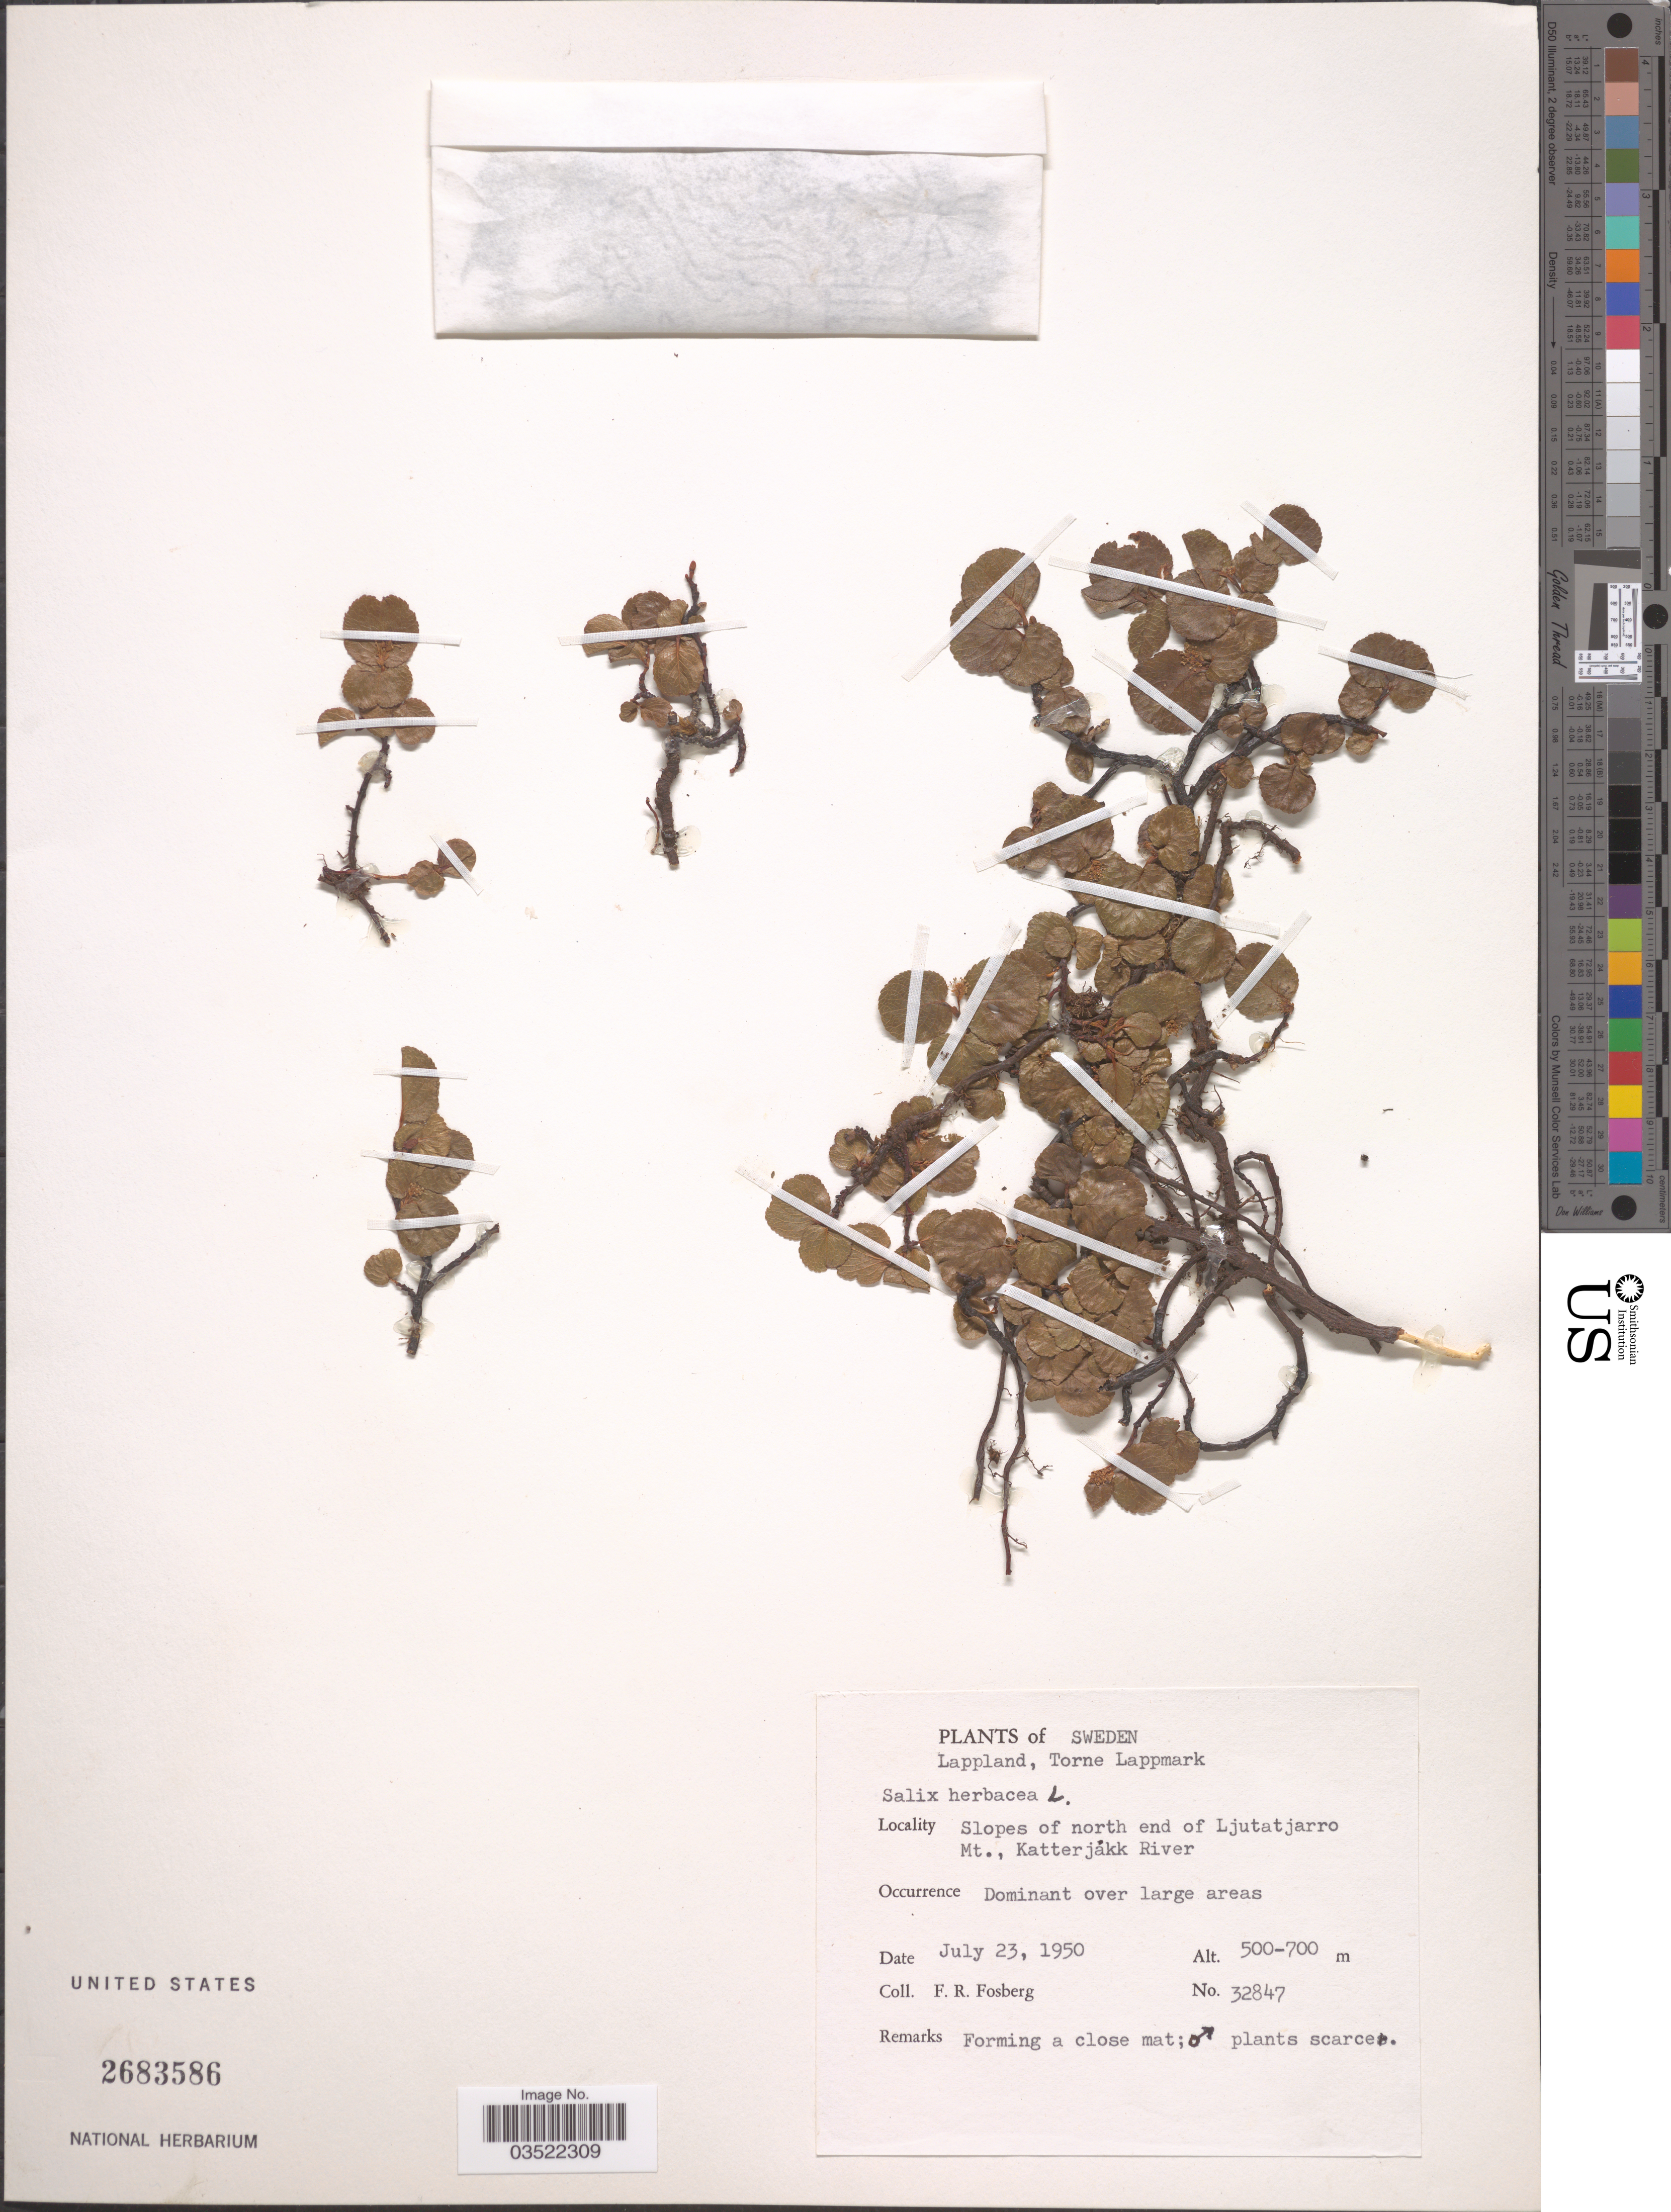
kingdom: Plantae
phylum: Tracheophyta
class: Magnoliopsida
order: Malpighiales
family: Salicaceae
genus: Salix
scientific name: Salix herbacea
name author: L.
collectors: F. R. Fosberg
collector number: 32847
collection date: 1950-07-23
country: Sweden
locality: Lappland, Torne Lappmark. Slopes of north end of Ljutatjarro Mt., Katterjákk River.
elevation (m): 500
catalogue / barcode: US 2683586